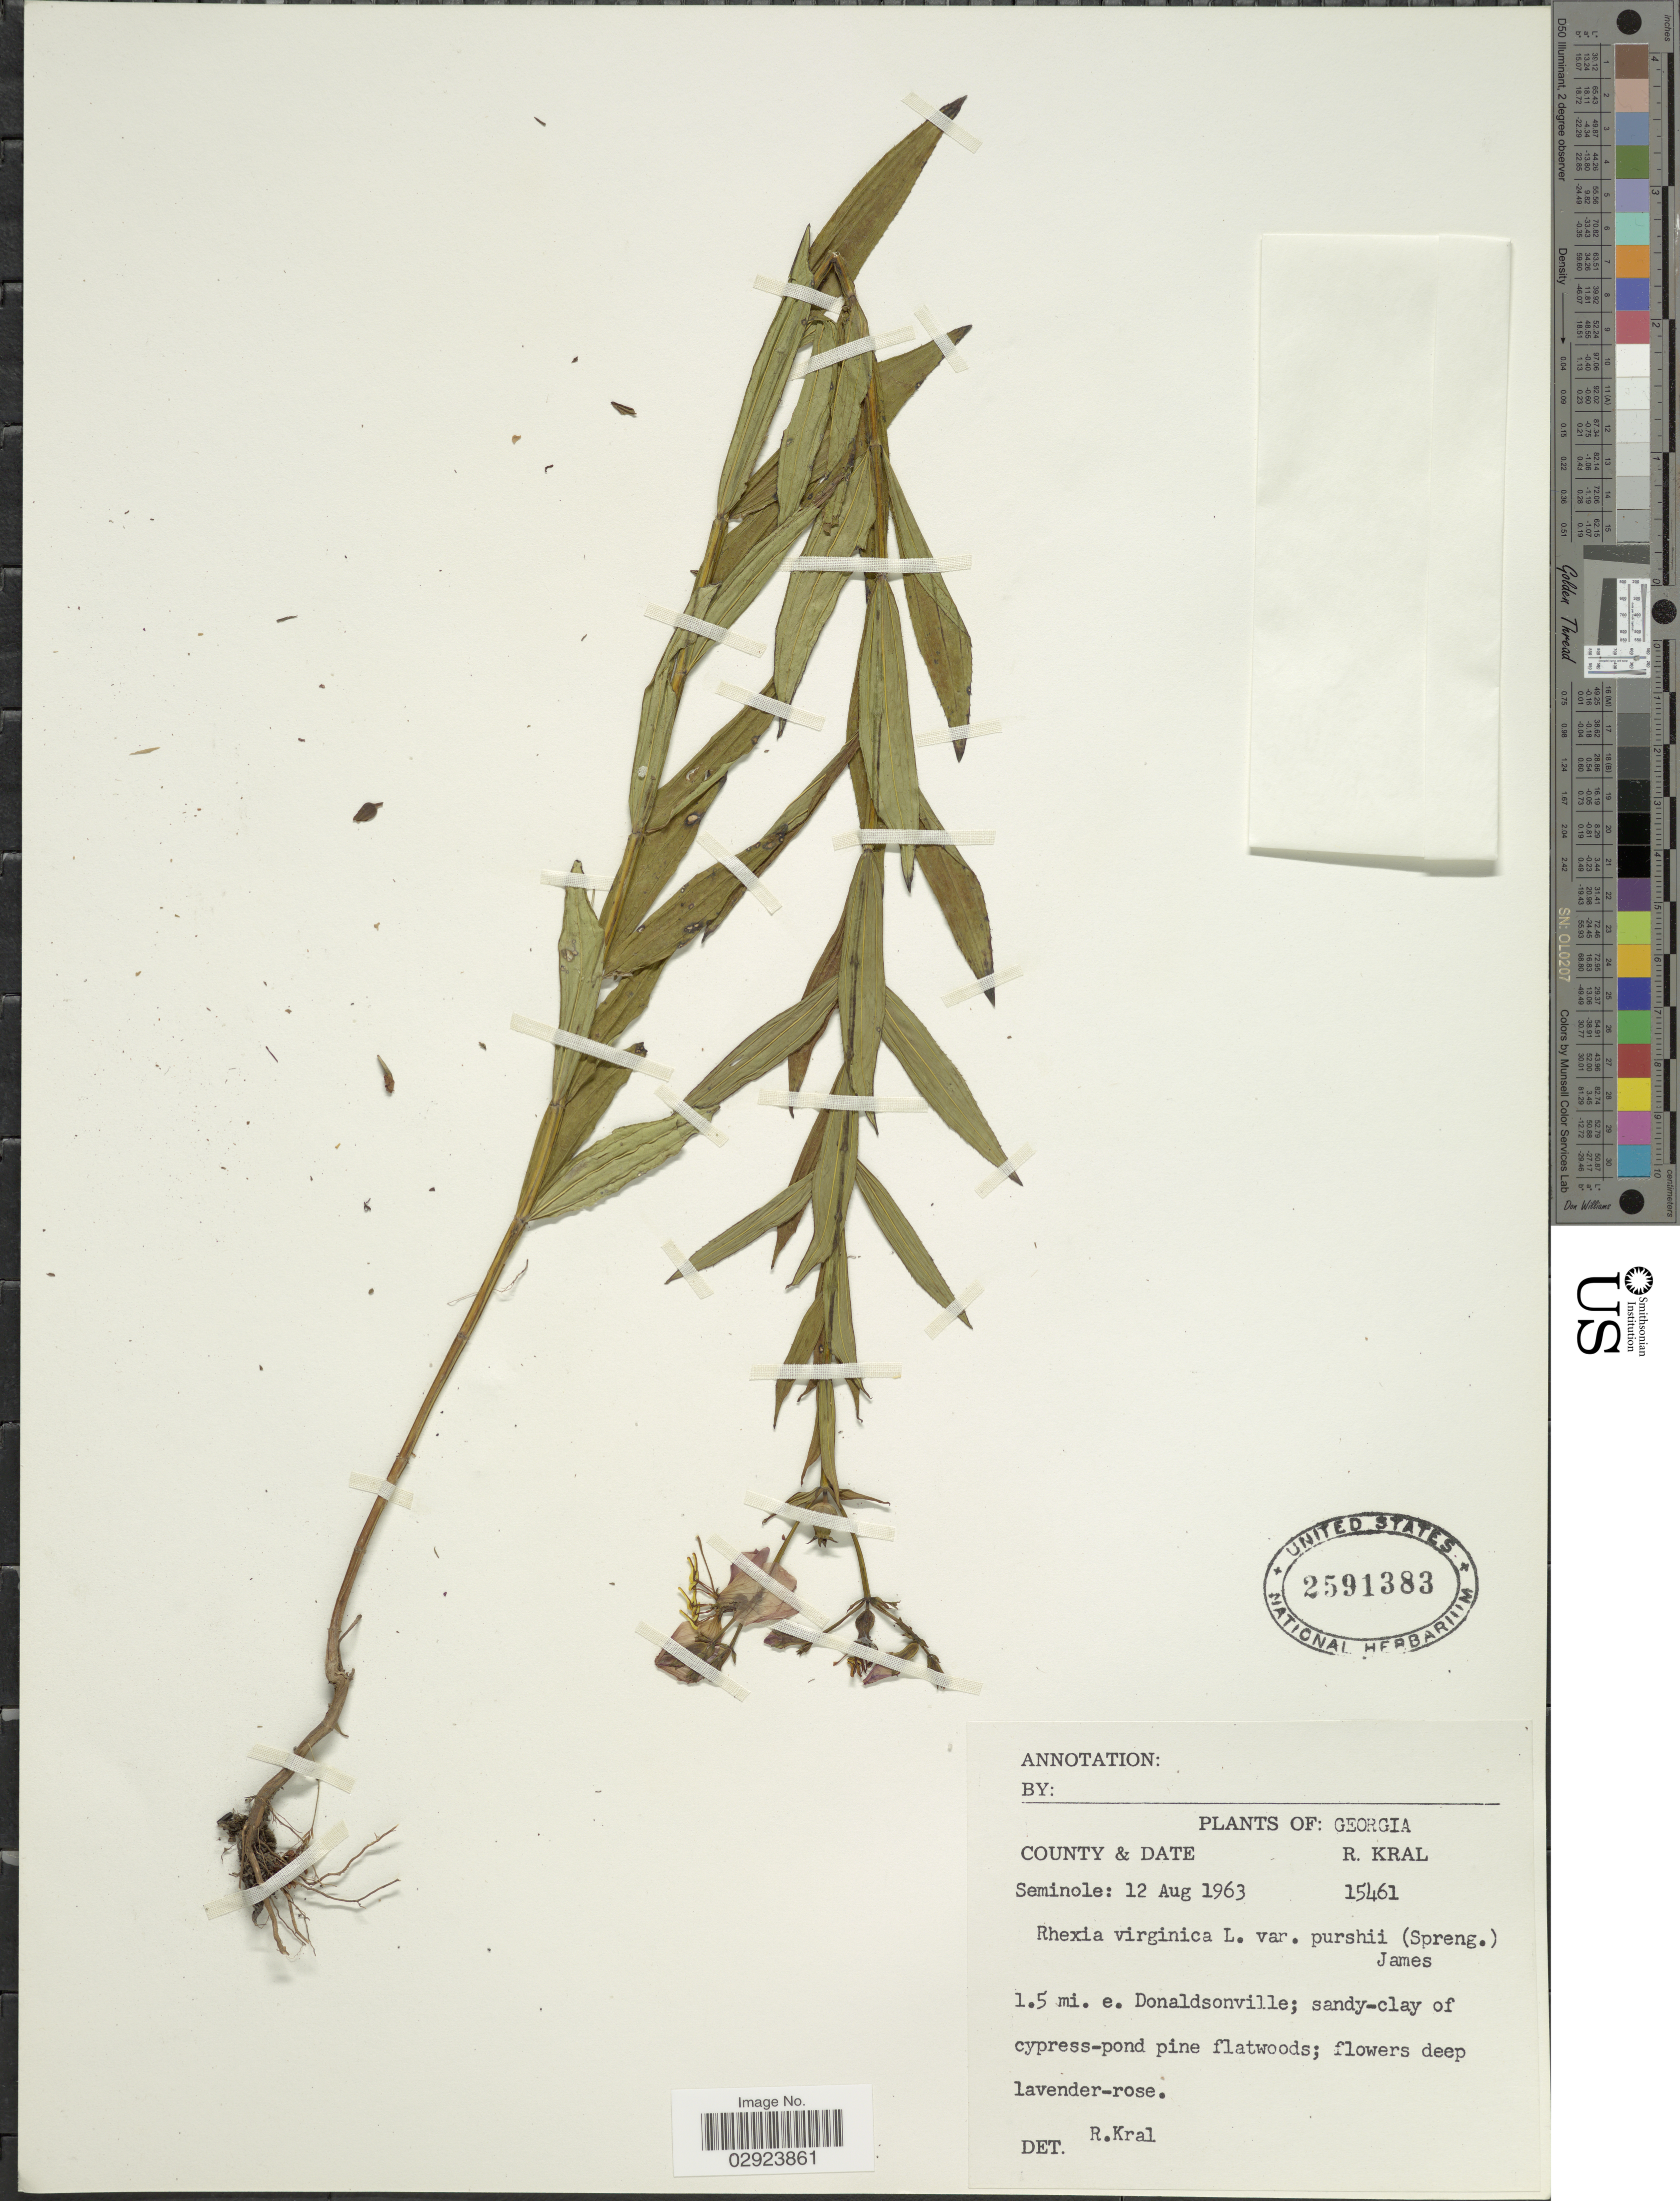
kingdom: Plantae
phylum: Tracheophyta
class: Magnoliopsida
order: Myrtales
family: Melastomataceae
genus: Rhexia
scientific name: Rhexia virginica var. purshii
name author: (Spreng.) C.W. James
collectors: R. Kral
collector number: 15461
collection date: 1963-08-12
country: United States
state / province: Georgia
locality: Seminole. 1.5 mi. e. Donaldsonville.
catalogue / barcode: US 2591383